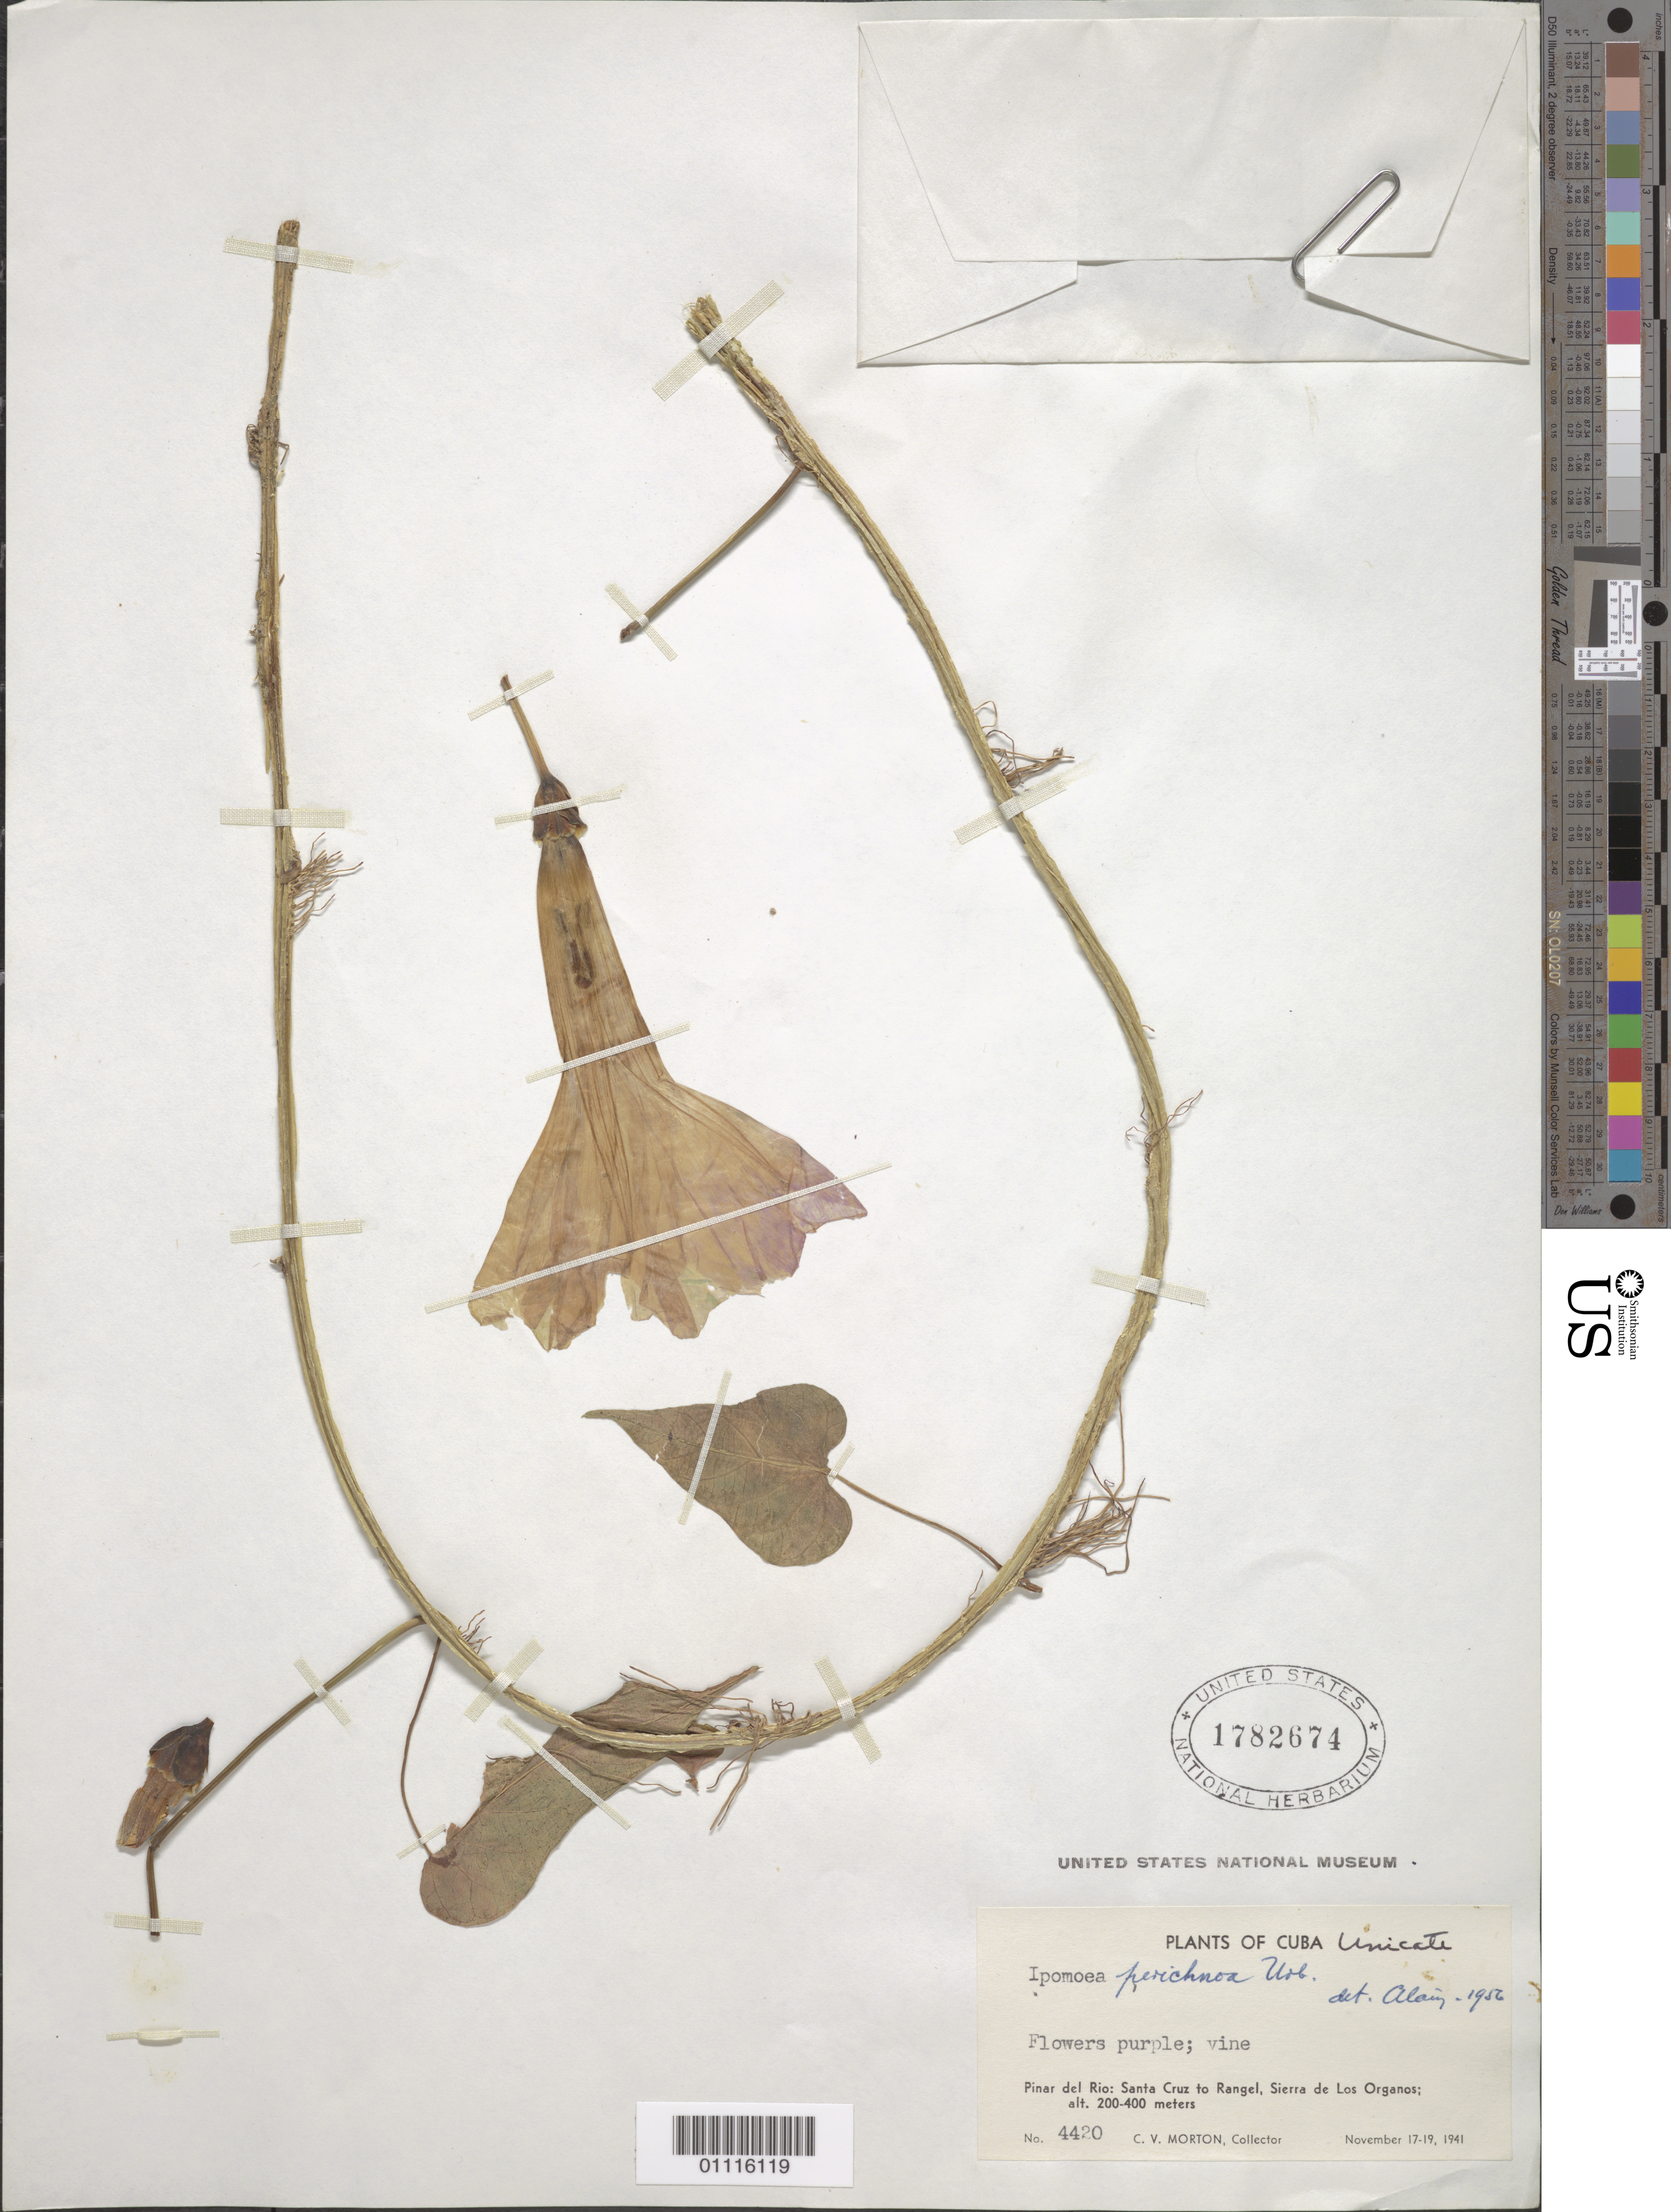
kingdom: Plantae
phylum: Tracheophyta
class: Magnoliopsida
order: Solanales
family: Convolvulaceae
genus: Ipomoea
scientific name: Ipomoea perichnoa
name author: Urb.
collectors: C. V. Morton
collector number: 4420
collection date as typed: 17 Nov 1941 to 19 Nov 1941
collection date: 1941-11-17/1941-11-19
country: Cuba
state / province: Pinar del Rio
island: Cuba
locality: Santa Cruz to Rangel, Sierra de Los Organos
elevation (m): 200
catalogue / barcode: US 1782674